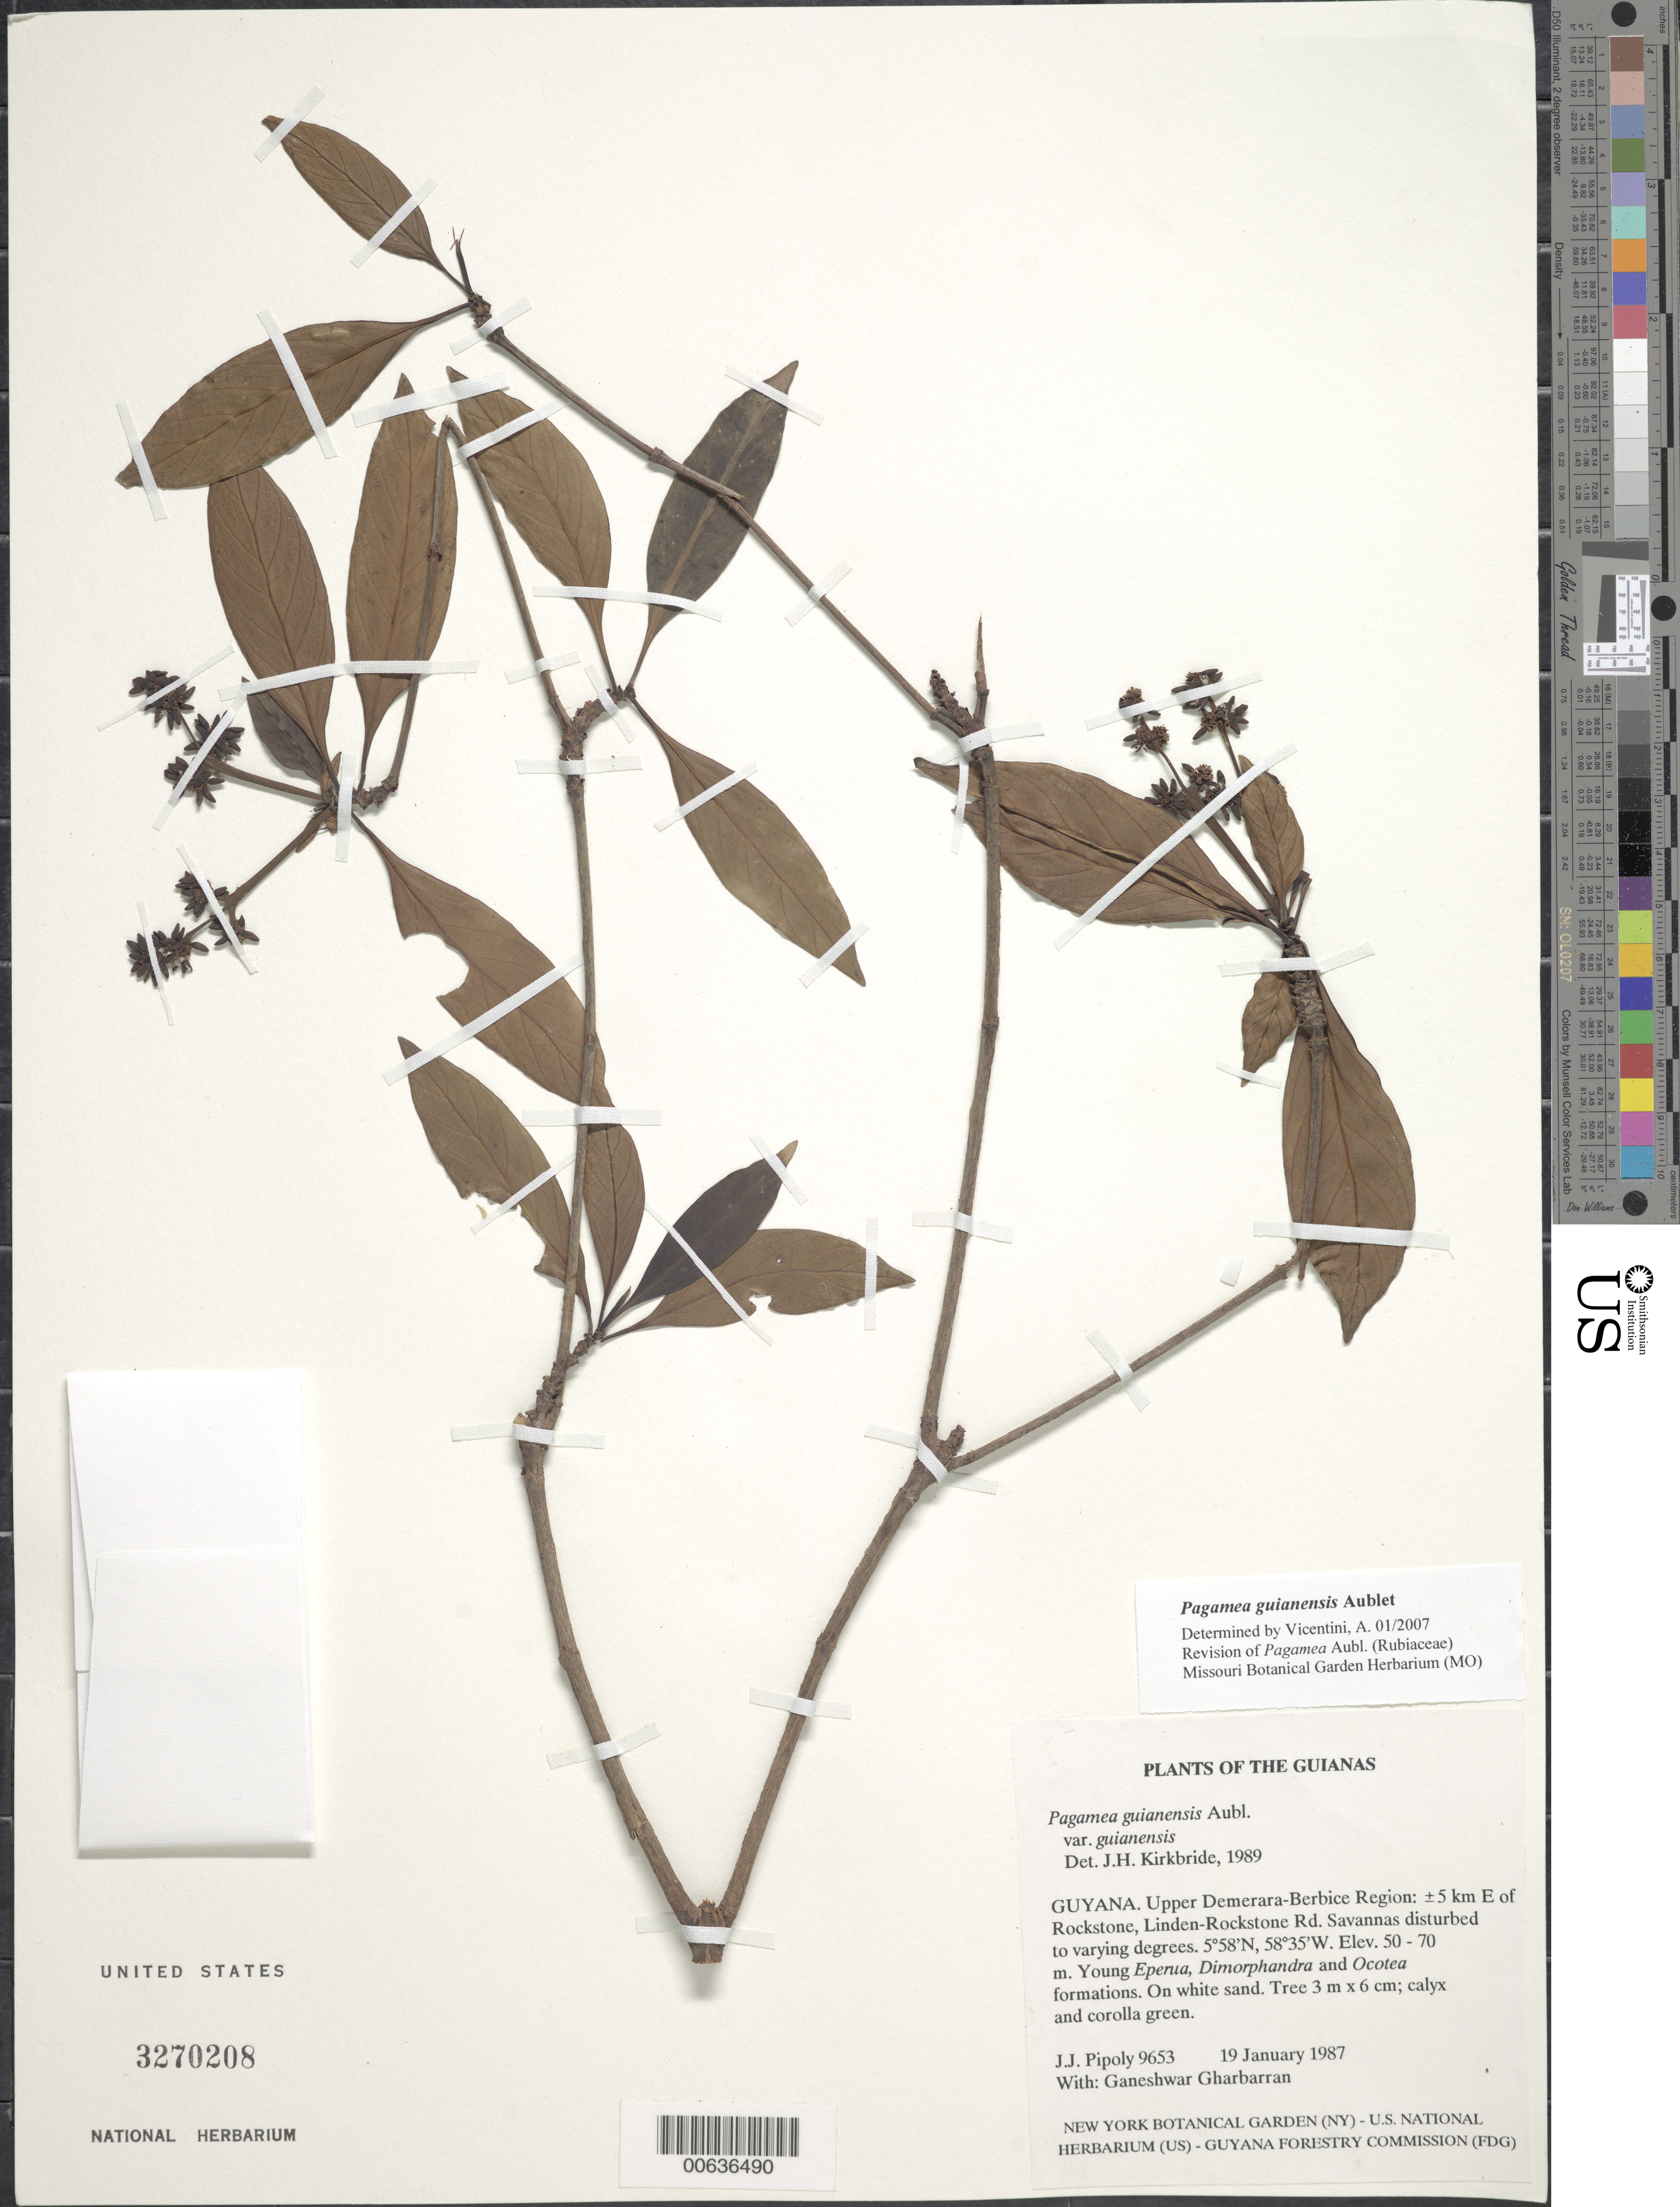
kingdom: Plantae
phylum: Tracheophyta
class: Magnoliopsida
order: Gentianales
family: Rubiaceae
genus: Pagamea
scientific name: Pagamea guianensis var. guianensis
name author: Aubl.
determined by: Kirkbride, J. H.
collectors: J. J. Pipoly & G. Gharbarran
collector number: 9653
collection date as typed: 19 January 1987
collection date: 1987-01-19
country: Guyana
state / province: U. Demerara-Berbice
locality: ±5 km E of Rockstone, Linden-Rockstone Rd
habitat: Savannas disturbed to varying degrees. Young Eperua, Dimorphandra and Ocotea formations. On white sand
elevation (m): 50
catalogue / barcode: US 3270208